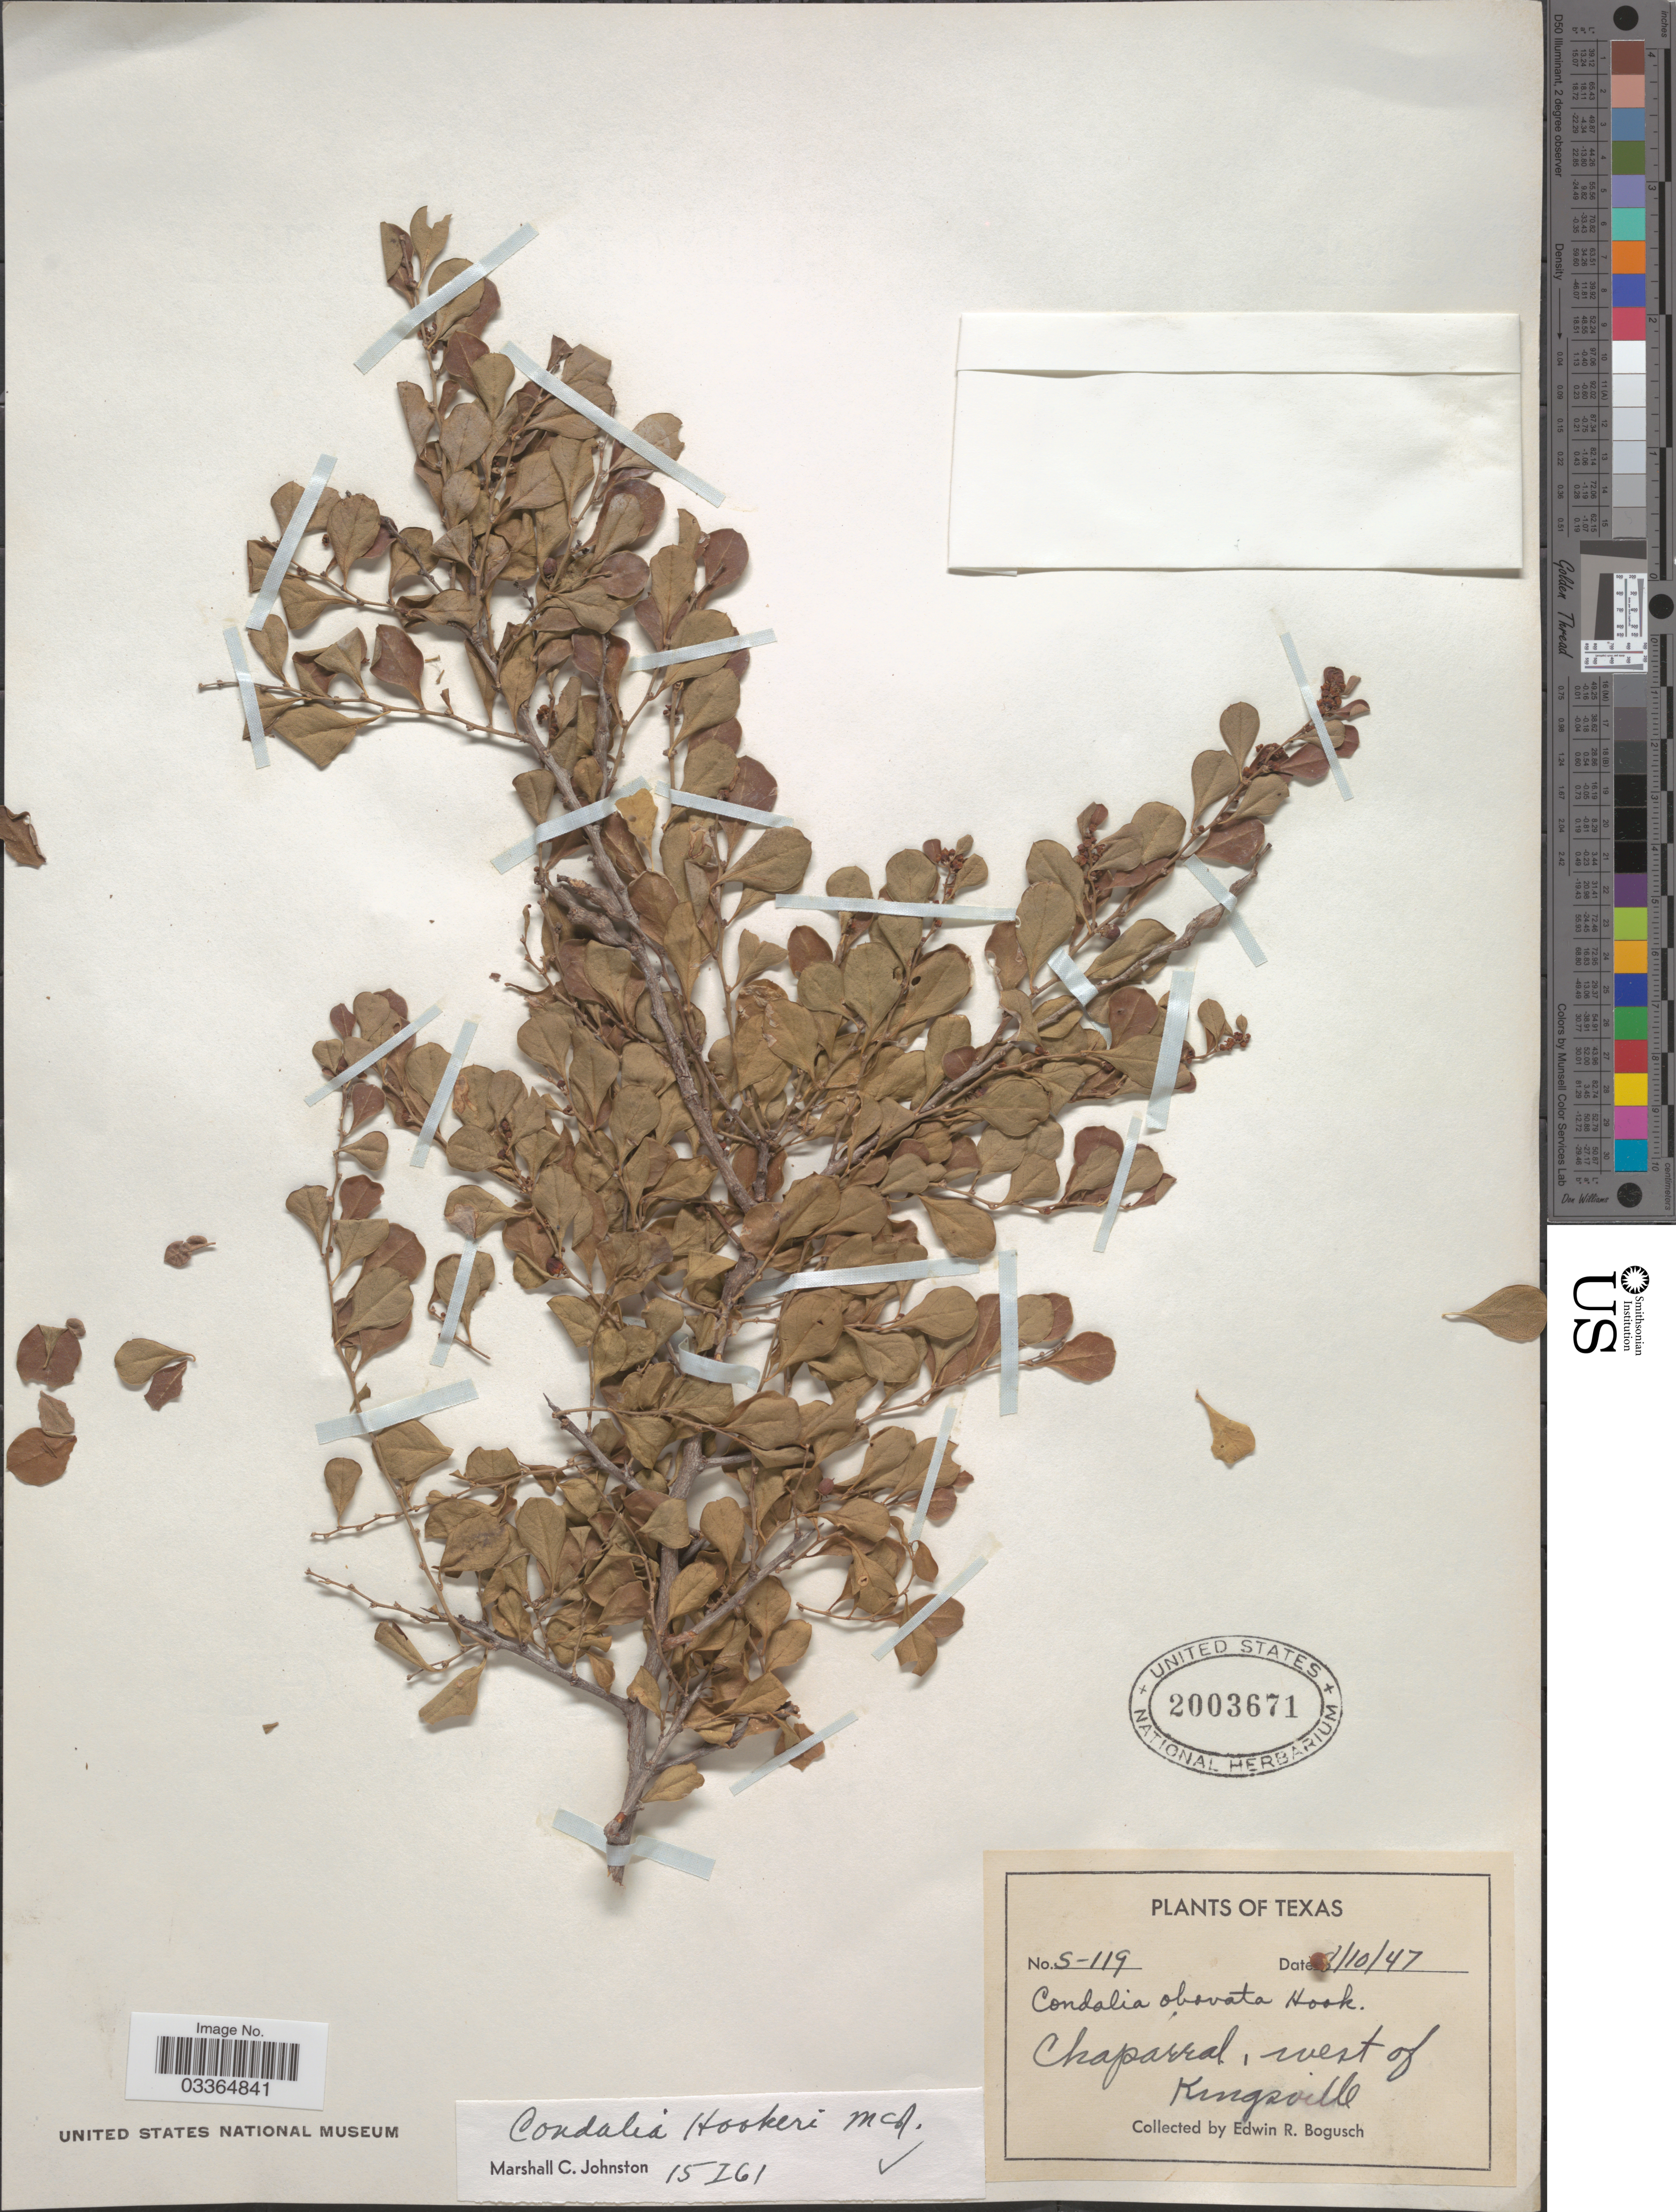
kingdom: Plantae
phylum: Tracheophyta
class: Magnoliopsida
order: Rosales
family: Rhamnaceae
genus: Condalia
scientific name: Condalia hookeri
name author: M.C. Johnst.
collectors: E. Bogusch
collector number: S-119*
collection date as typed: Transcribed d/m/y: 10/8/47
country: United States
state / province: Texas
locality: Chaparral, west of Kingsville.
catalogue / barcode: US 2003671